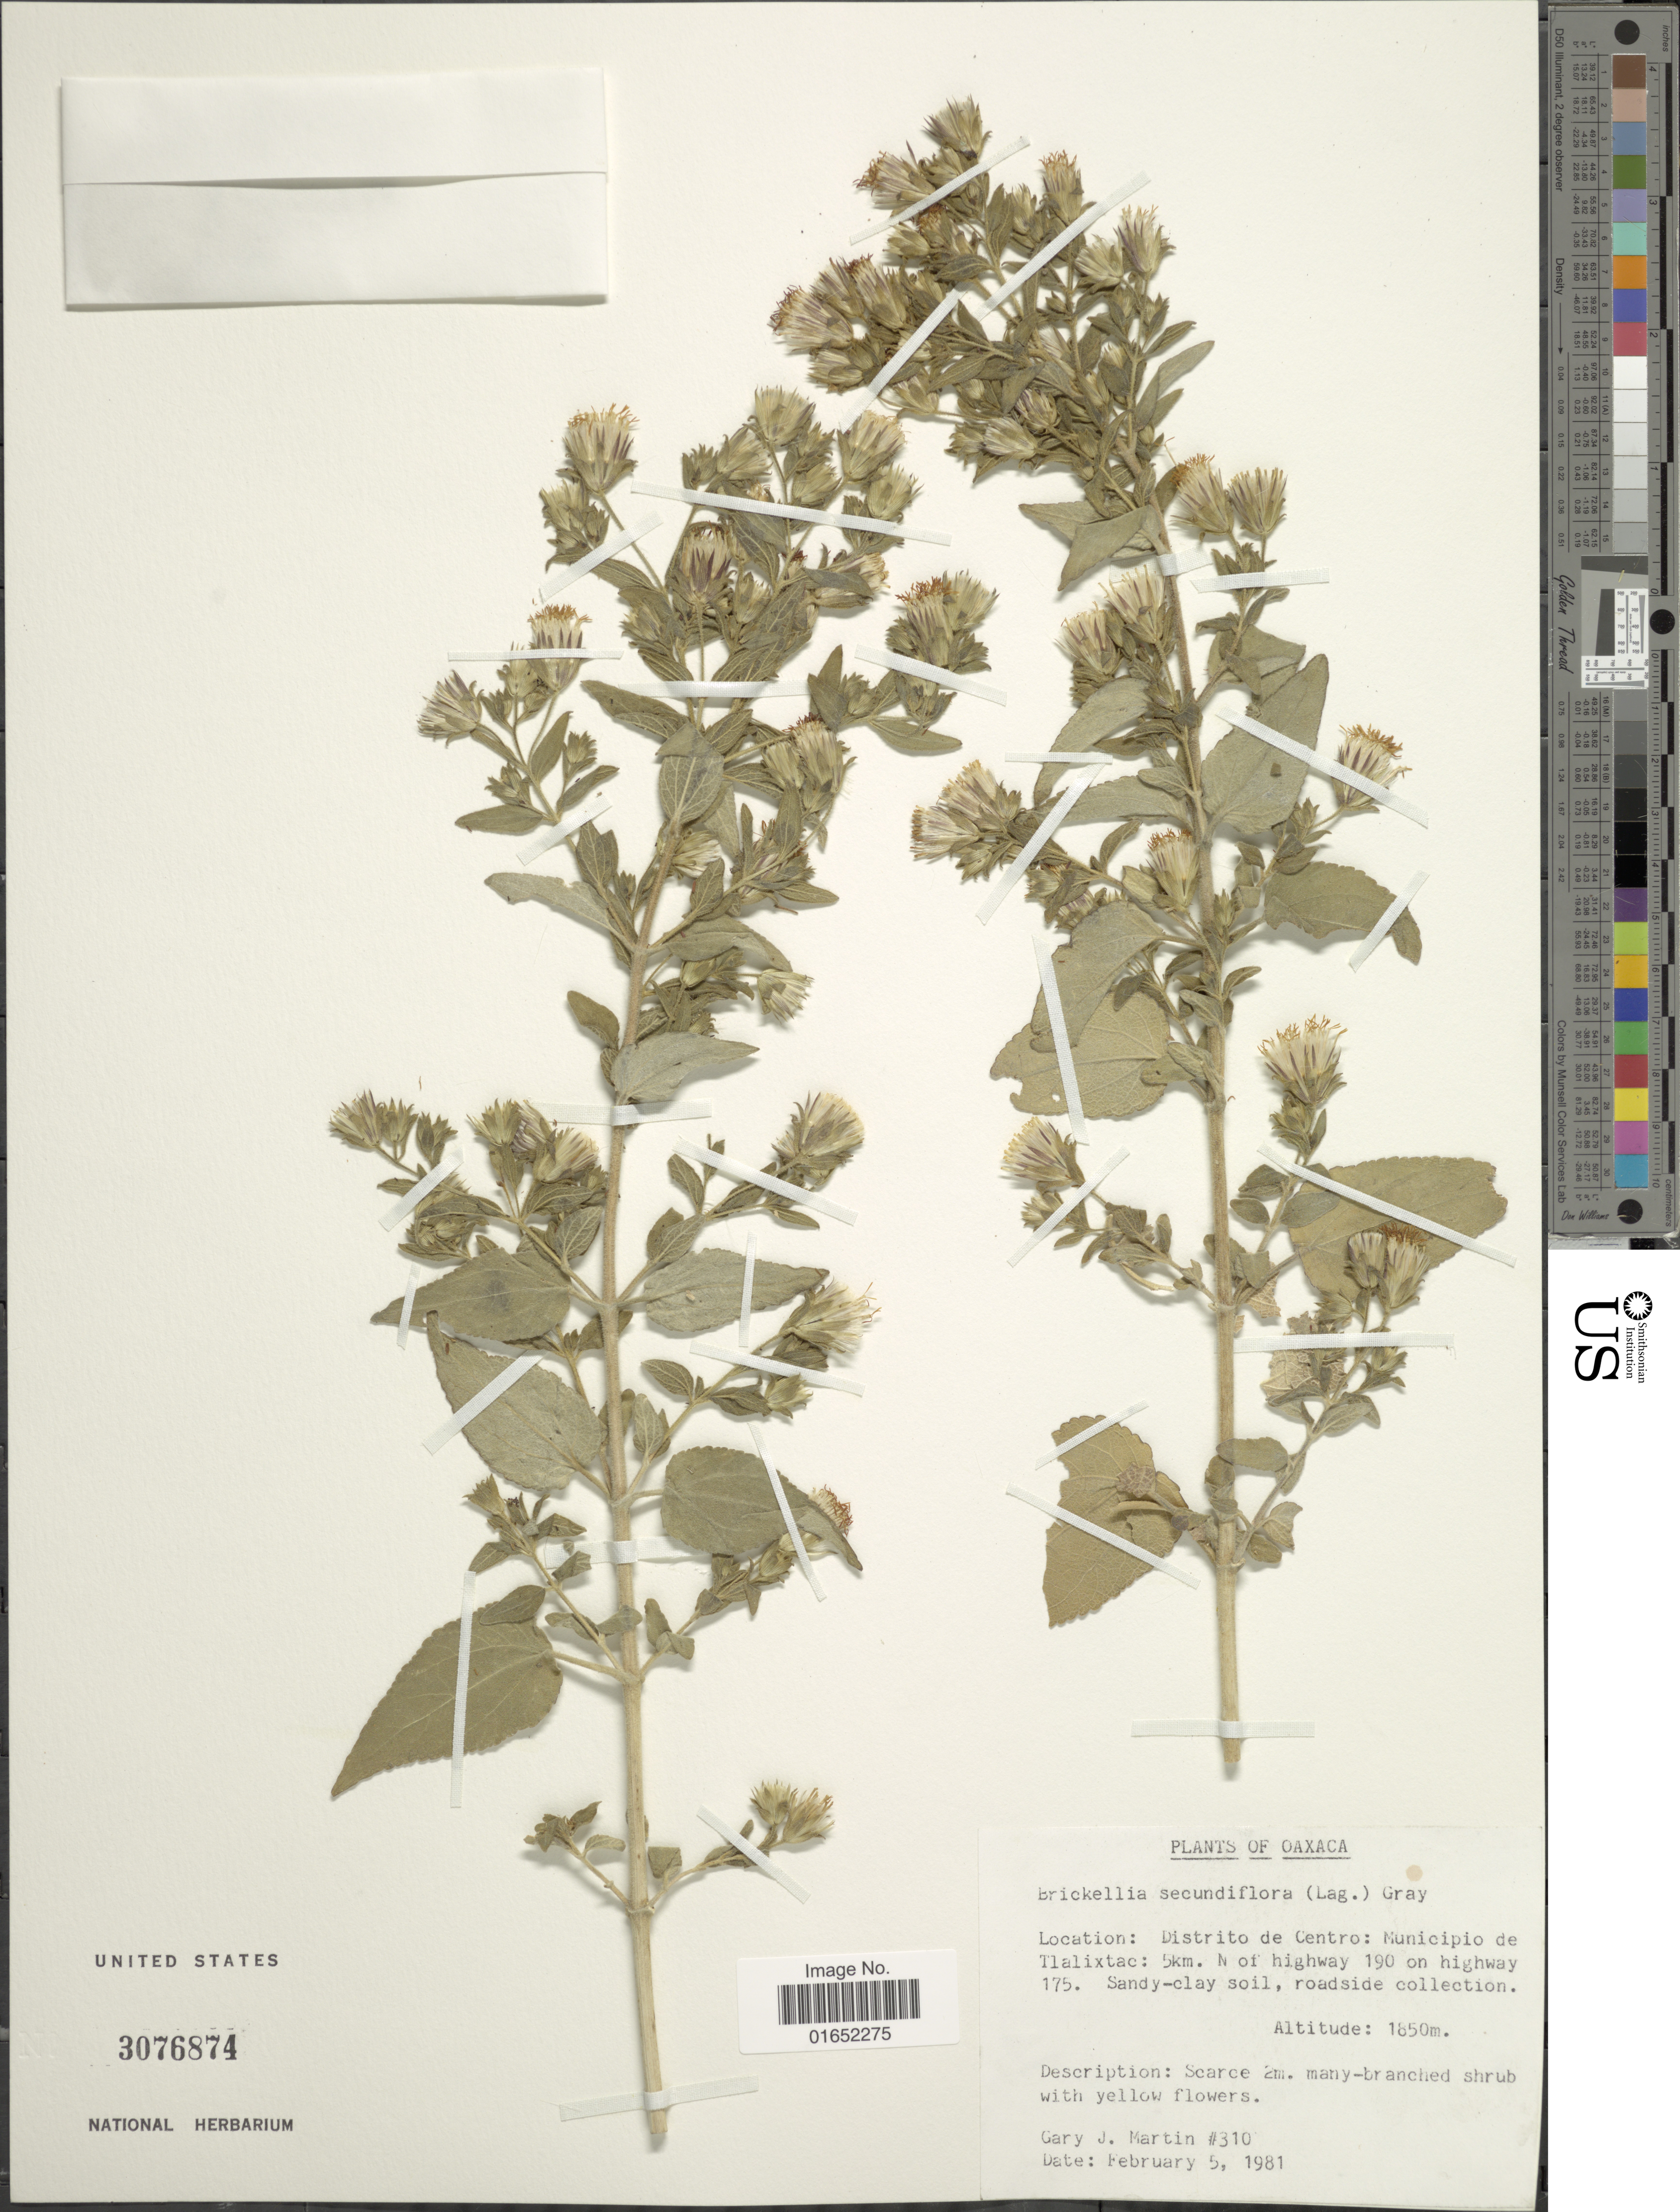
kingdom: Plantae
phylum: Tracheophyta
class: Magnoliopsida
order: Asterales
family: Asteraceae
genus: Brickellia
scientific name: Brickellia secundiflora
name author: (Lag.) A. Gray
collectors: G. J. Martin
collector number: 310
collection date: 1981-02-05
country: Mexico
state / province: Oaxaca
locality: Distrito de Cebntro: Municipio de Tlalixtac: 5km. N of highway 190 on highway 175. Sandy-clay soil, rpadside collection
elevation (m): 1850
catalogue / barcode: US 3076874